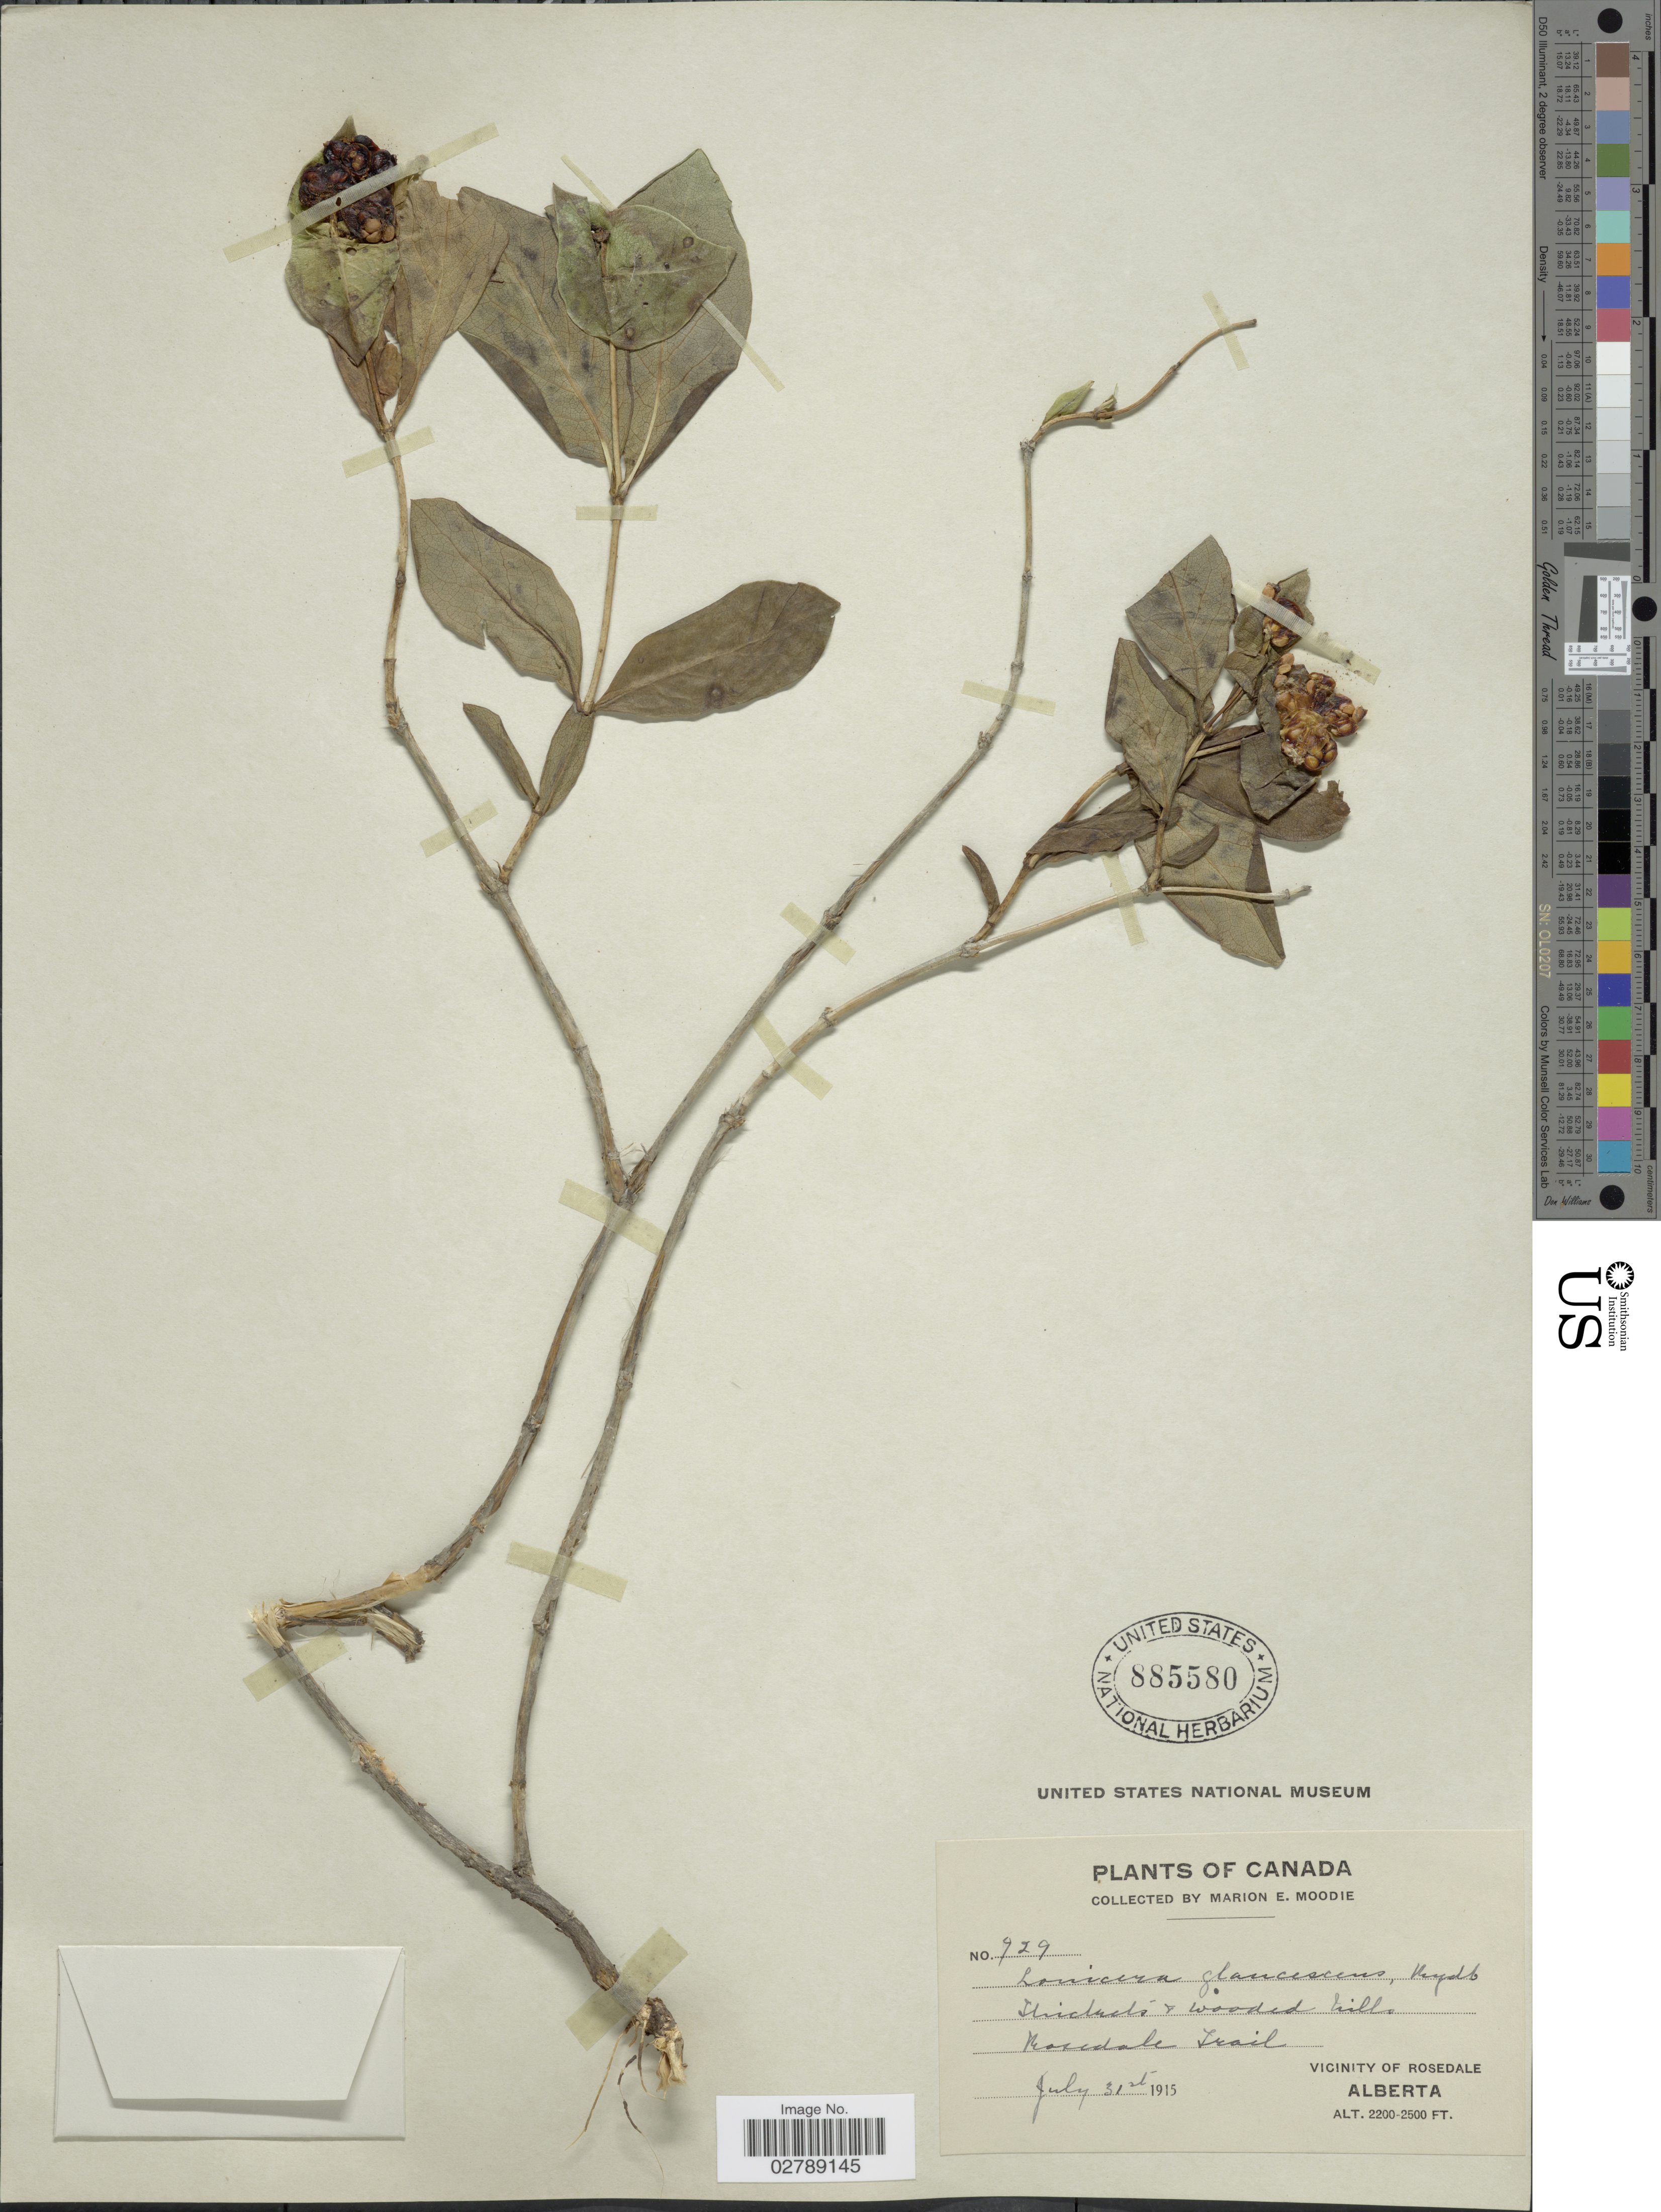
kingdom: Plantae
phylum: Tracheophyta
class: Magnoliopsida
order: Dipsacales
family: Caprifoliaceae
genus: Lonicera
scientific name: Lonicera dioica var. glaucescens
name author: (Rydb.) Butters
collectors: M. E. Moodie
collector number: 929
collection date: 1915-07-31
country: Canada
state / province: Alberta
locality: Rosedale Trail. Vicinity of Rosedale.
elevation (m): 671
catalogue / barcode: US 885580